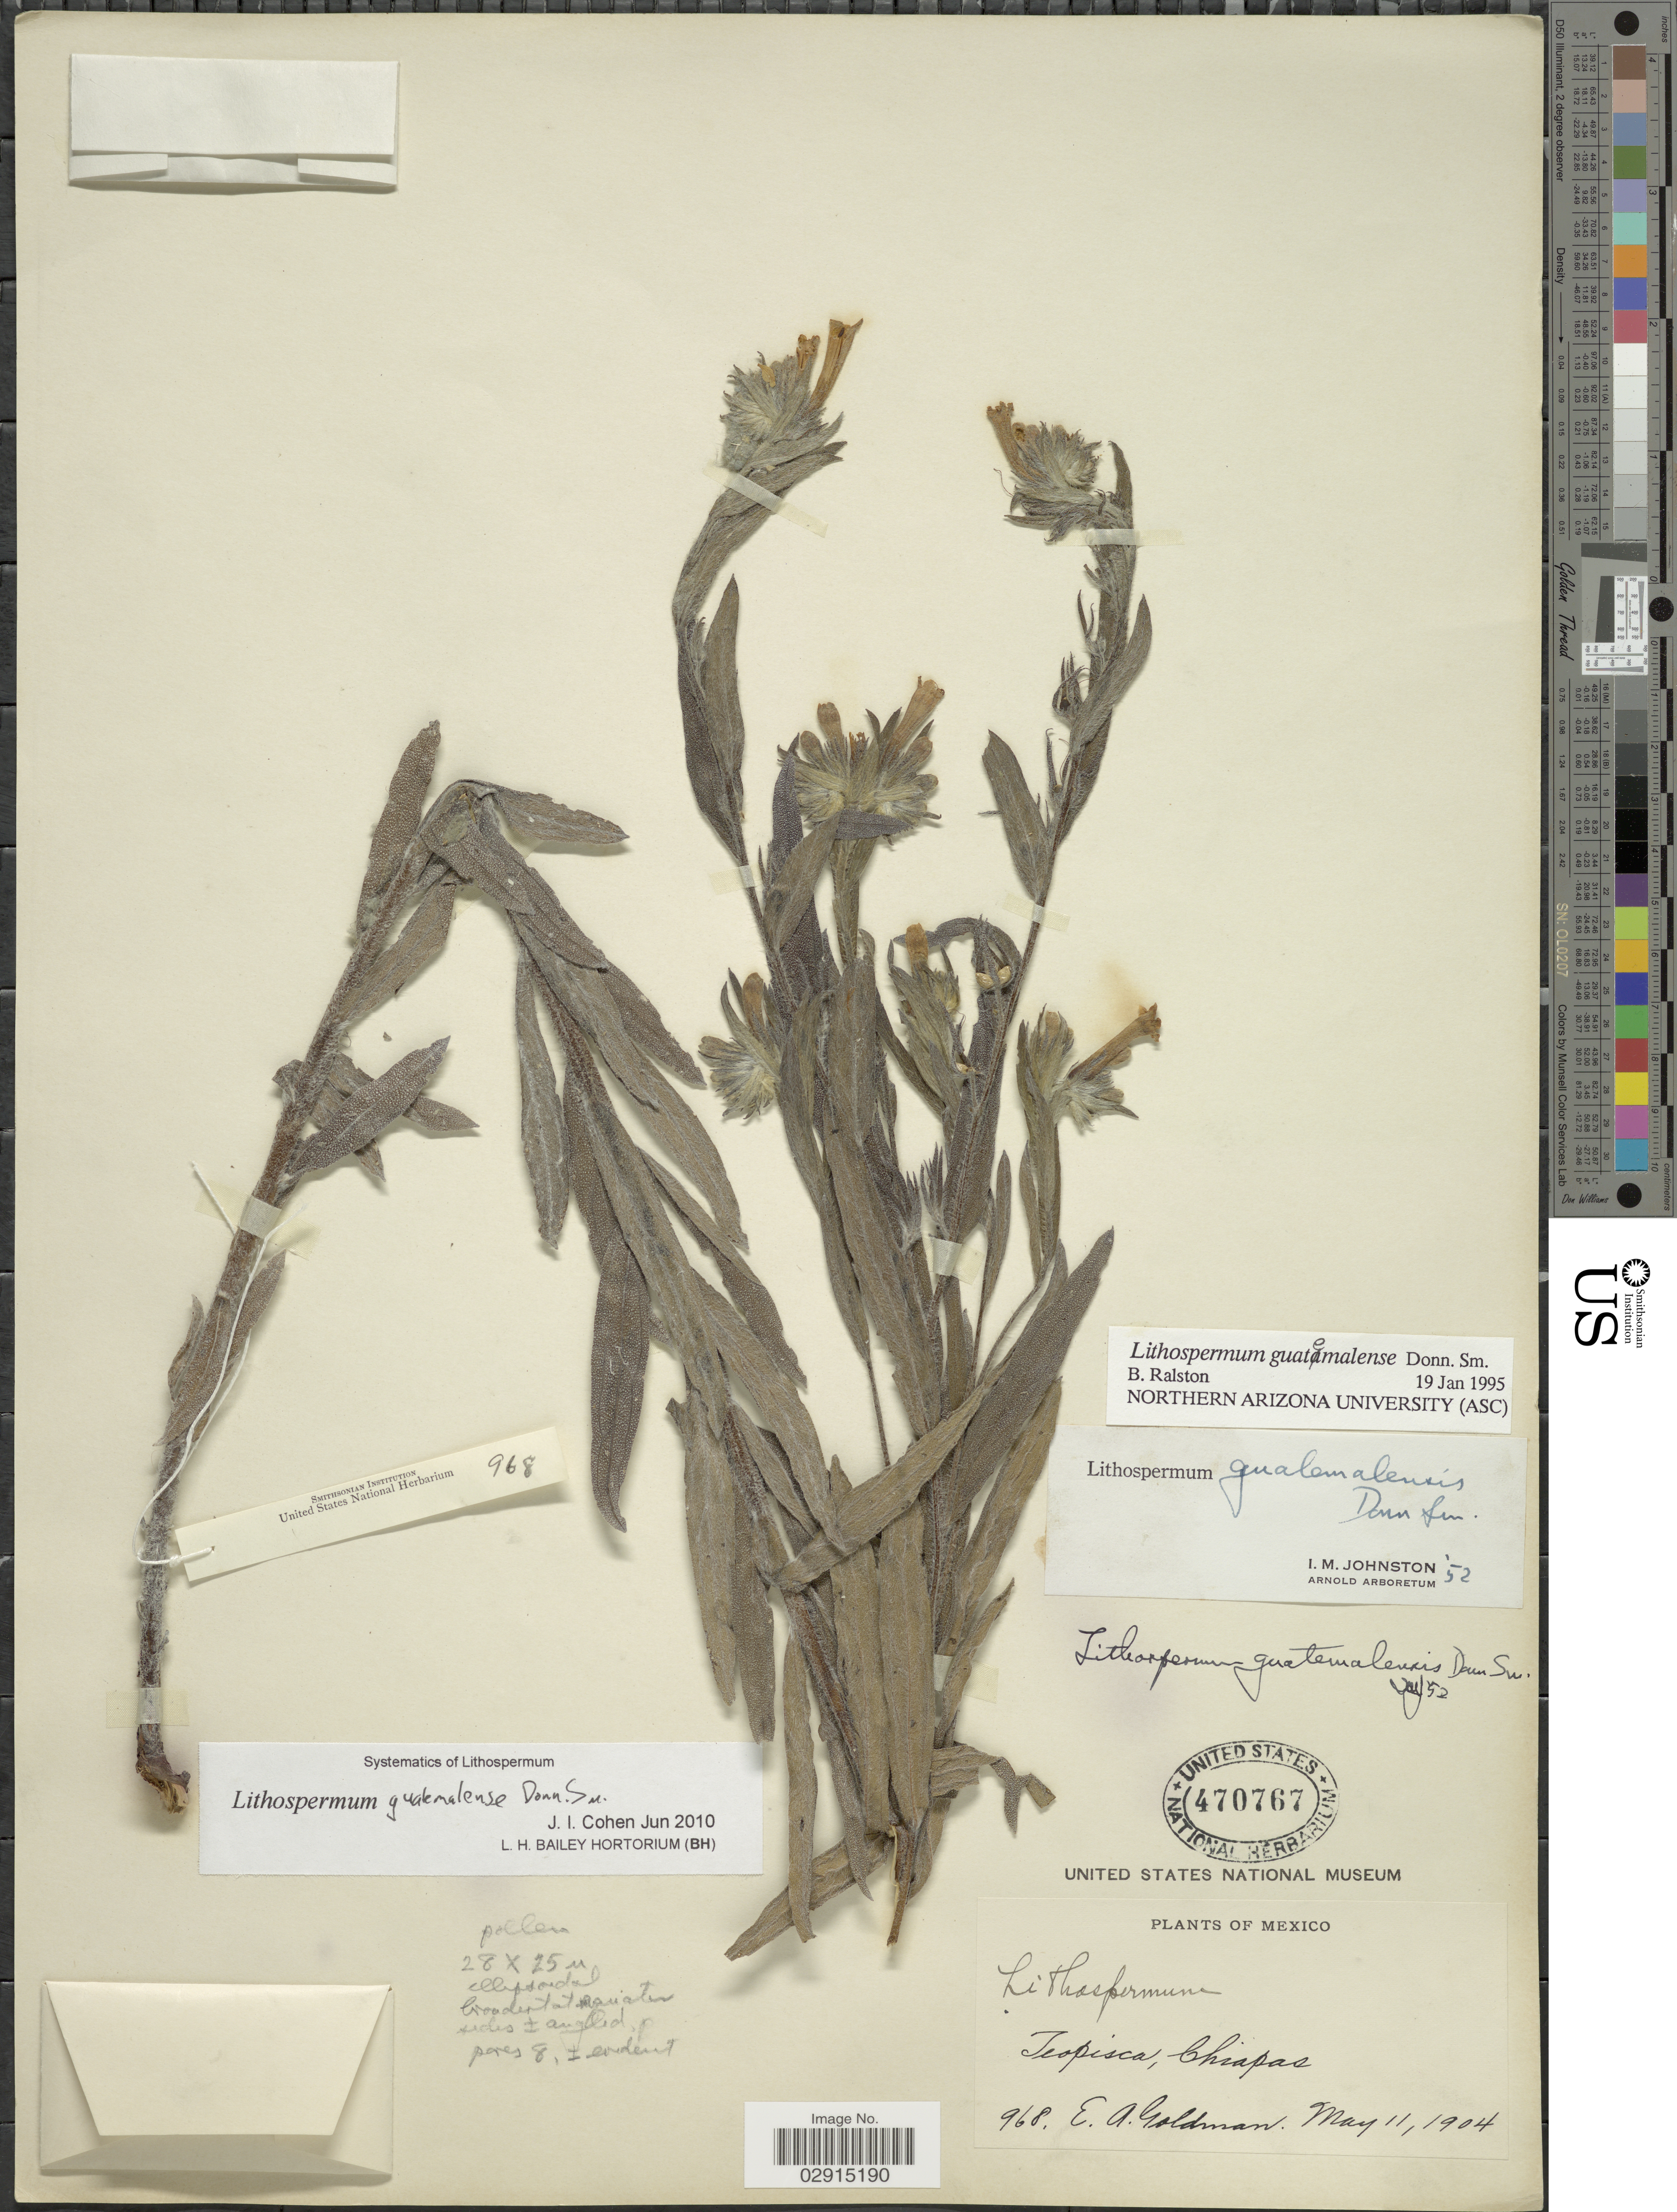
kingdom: Plantae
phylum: Tracheophyta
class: Magnoliopsida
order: Boraginales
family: Boraginaceae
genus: Lithospermum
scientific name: Lithospermum guatemalense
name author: Donn. Sm.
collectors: E. A. Goldman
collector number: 968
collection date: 1904-05-11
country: Mexico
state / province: Chiapas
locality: Teopisca.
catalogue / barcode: US 470767